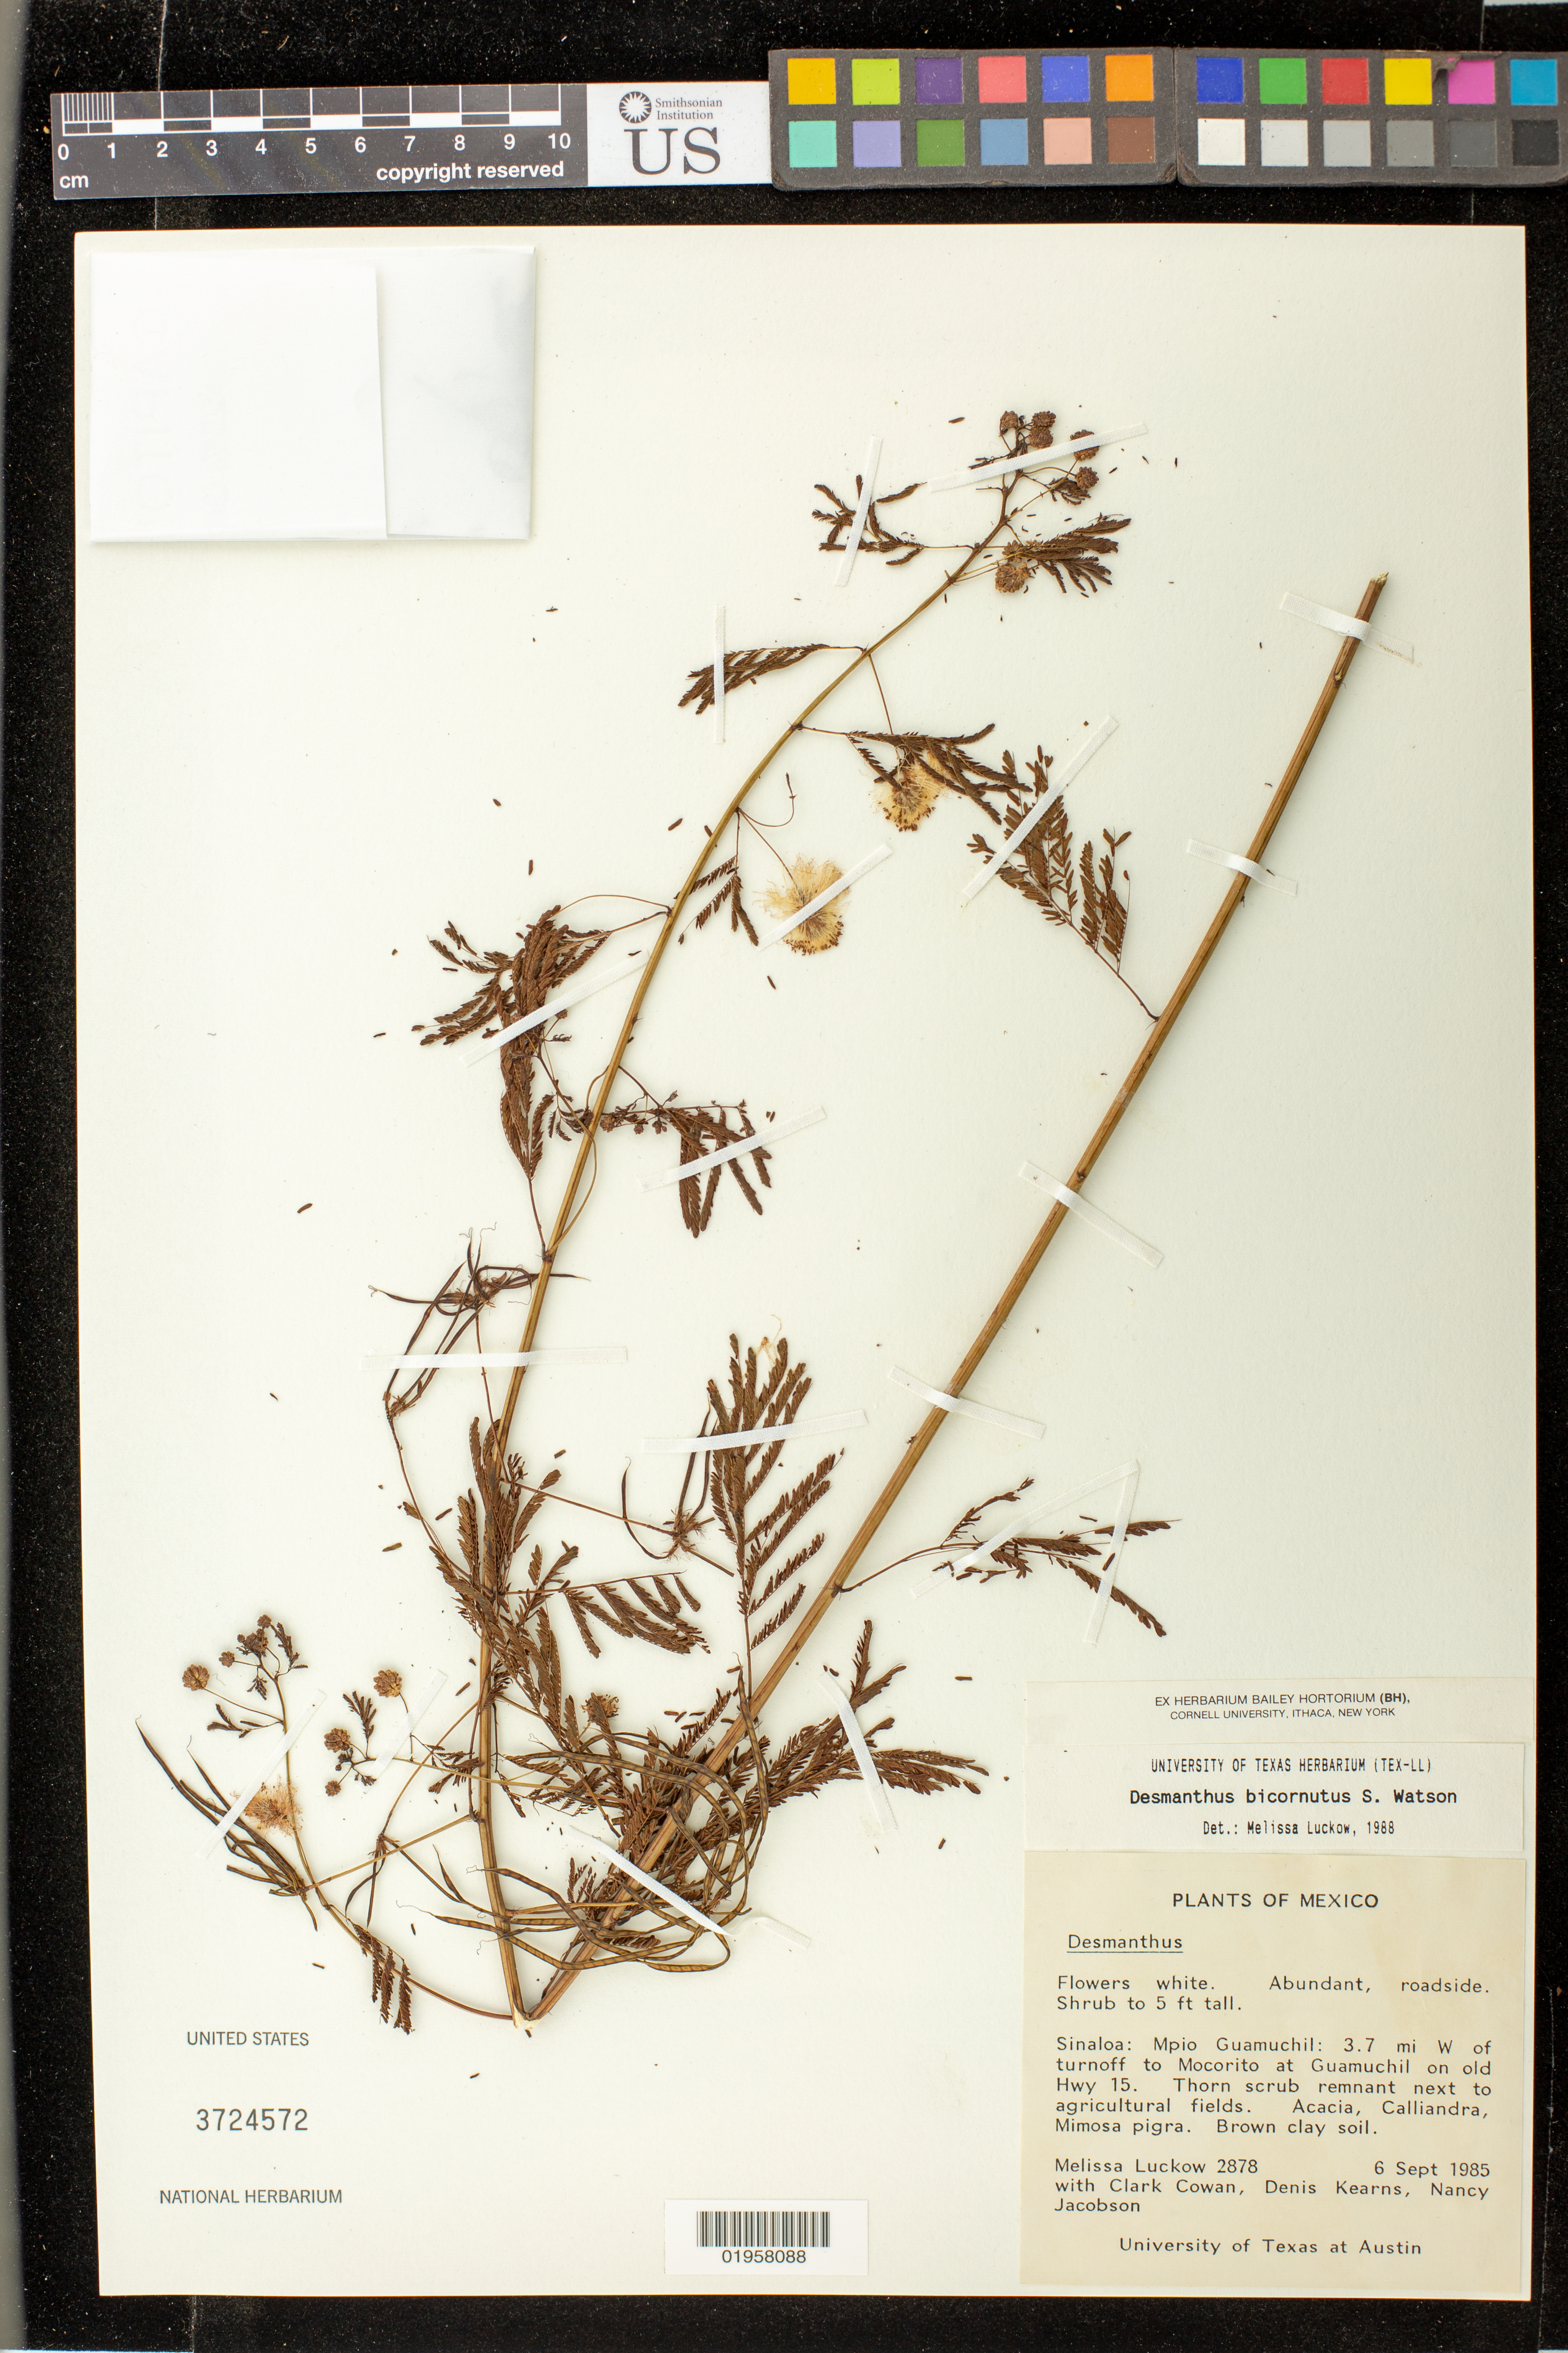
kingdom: Plantae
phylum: Tracheophyta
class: Magnoliopsida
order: Fabales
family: Fabaceae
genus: Desmanthus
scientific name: Desmanthus bicornutus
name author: S. Watson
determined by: Luckow, M. A.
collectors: M. A. Luckow, C. P. Cowan, D. Kearns & N. Jacobson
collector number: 2878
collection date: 1985-09-06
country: Mexico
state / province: Sinaloa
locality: Mpio Guamuchil: 3.7 miles W of turnoff to Mocorito at Guamuchil on old Hwy 15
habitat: Thorn scrub remnant next to agricultural fields. Acacia, Calliandra, Mimosa pigra. Brown clay soil. Abundant, roadside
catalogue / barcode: US 3724572